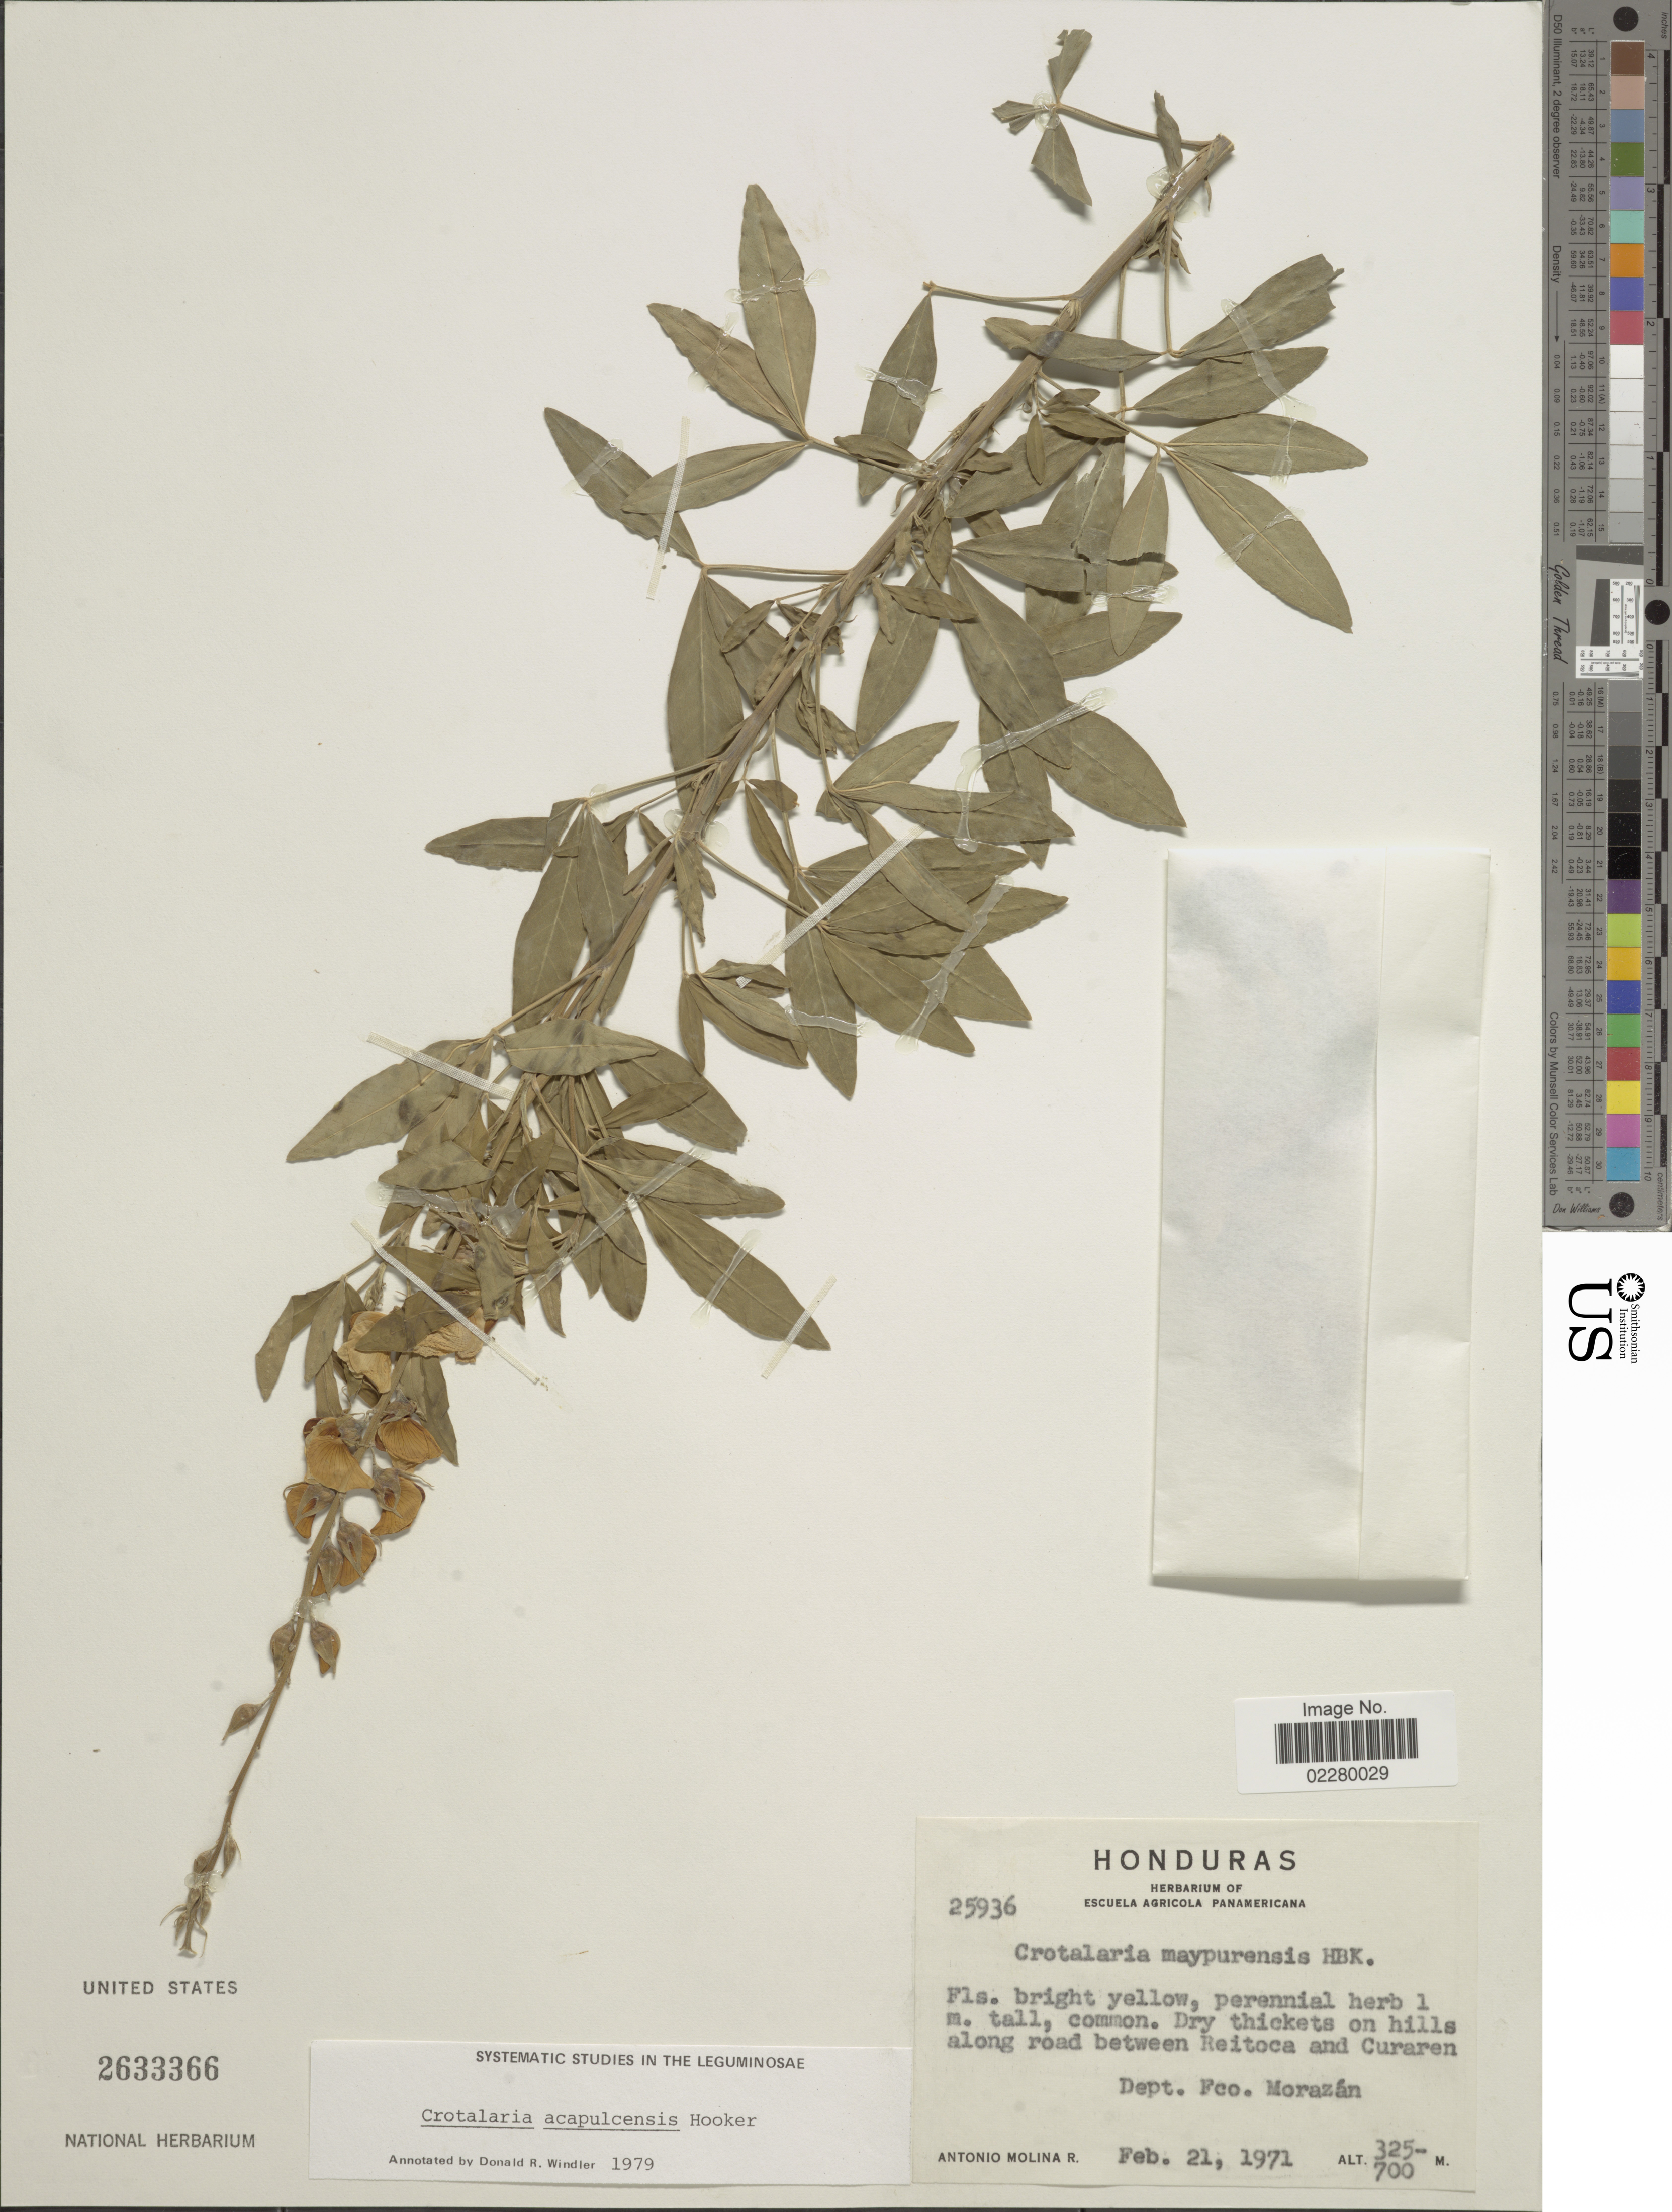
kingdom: Plantae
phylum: Tracheophyta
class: Magnoliopsida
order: Fabales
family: Fabaceae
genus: Crotalaria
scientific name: Crotalaria acapulcensis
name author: Hook. & Arn.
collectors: A. Molina R.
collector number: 25936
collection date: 1971-02-21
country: Honduras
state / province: Fco. Morazán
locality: Dry thickets on hills along road between Reitoca and Curaren. Dept. Fco. Morazán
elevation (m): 325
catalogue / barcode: US 2633366